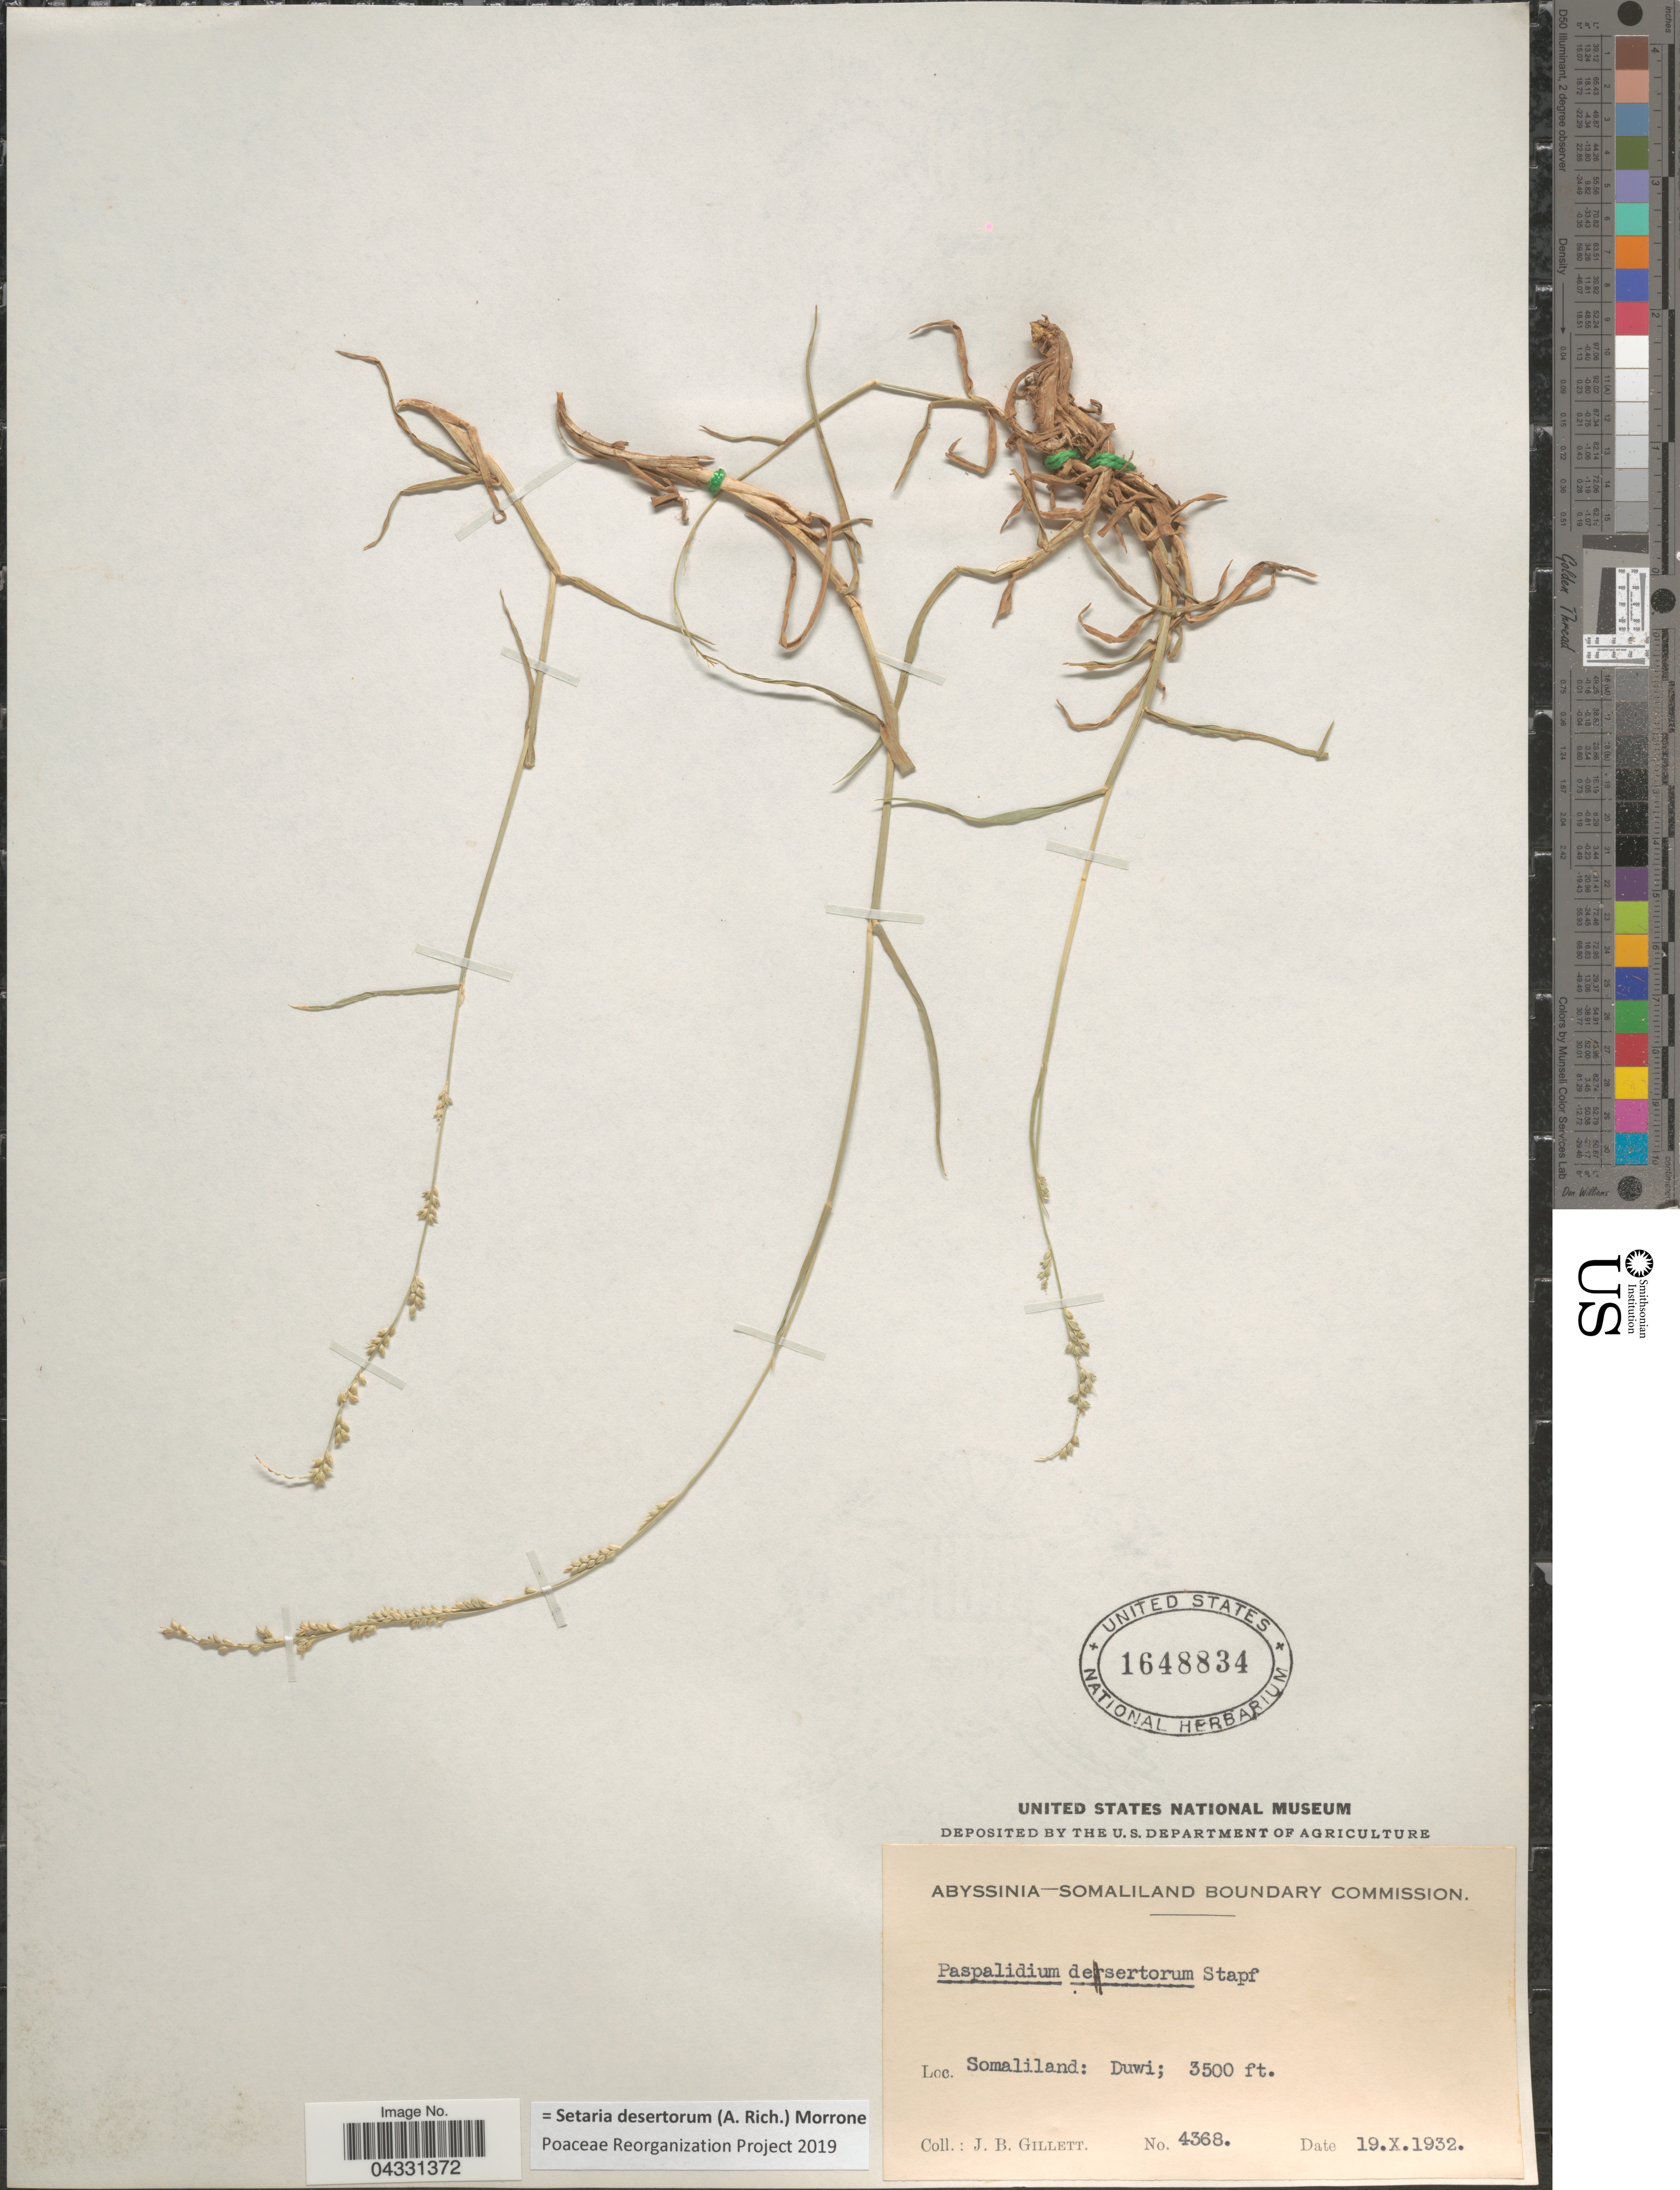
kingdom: Plantae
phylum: Tracheophyta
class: Liliopsida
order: Poales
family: Poaceae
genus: Setaria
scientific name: Setaria desertorum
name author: (A. Rich.) Morrone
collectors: J. B. Gillett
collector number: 4368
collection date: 1932-10-19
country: Somalia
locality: Abyssinia-Somaliland Boundary Commission. Somaliland: Duwi.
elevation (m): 1067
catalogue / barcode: US 1648834